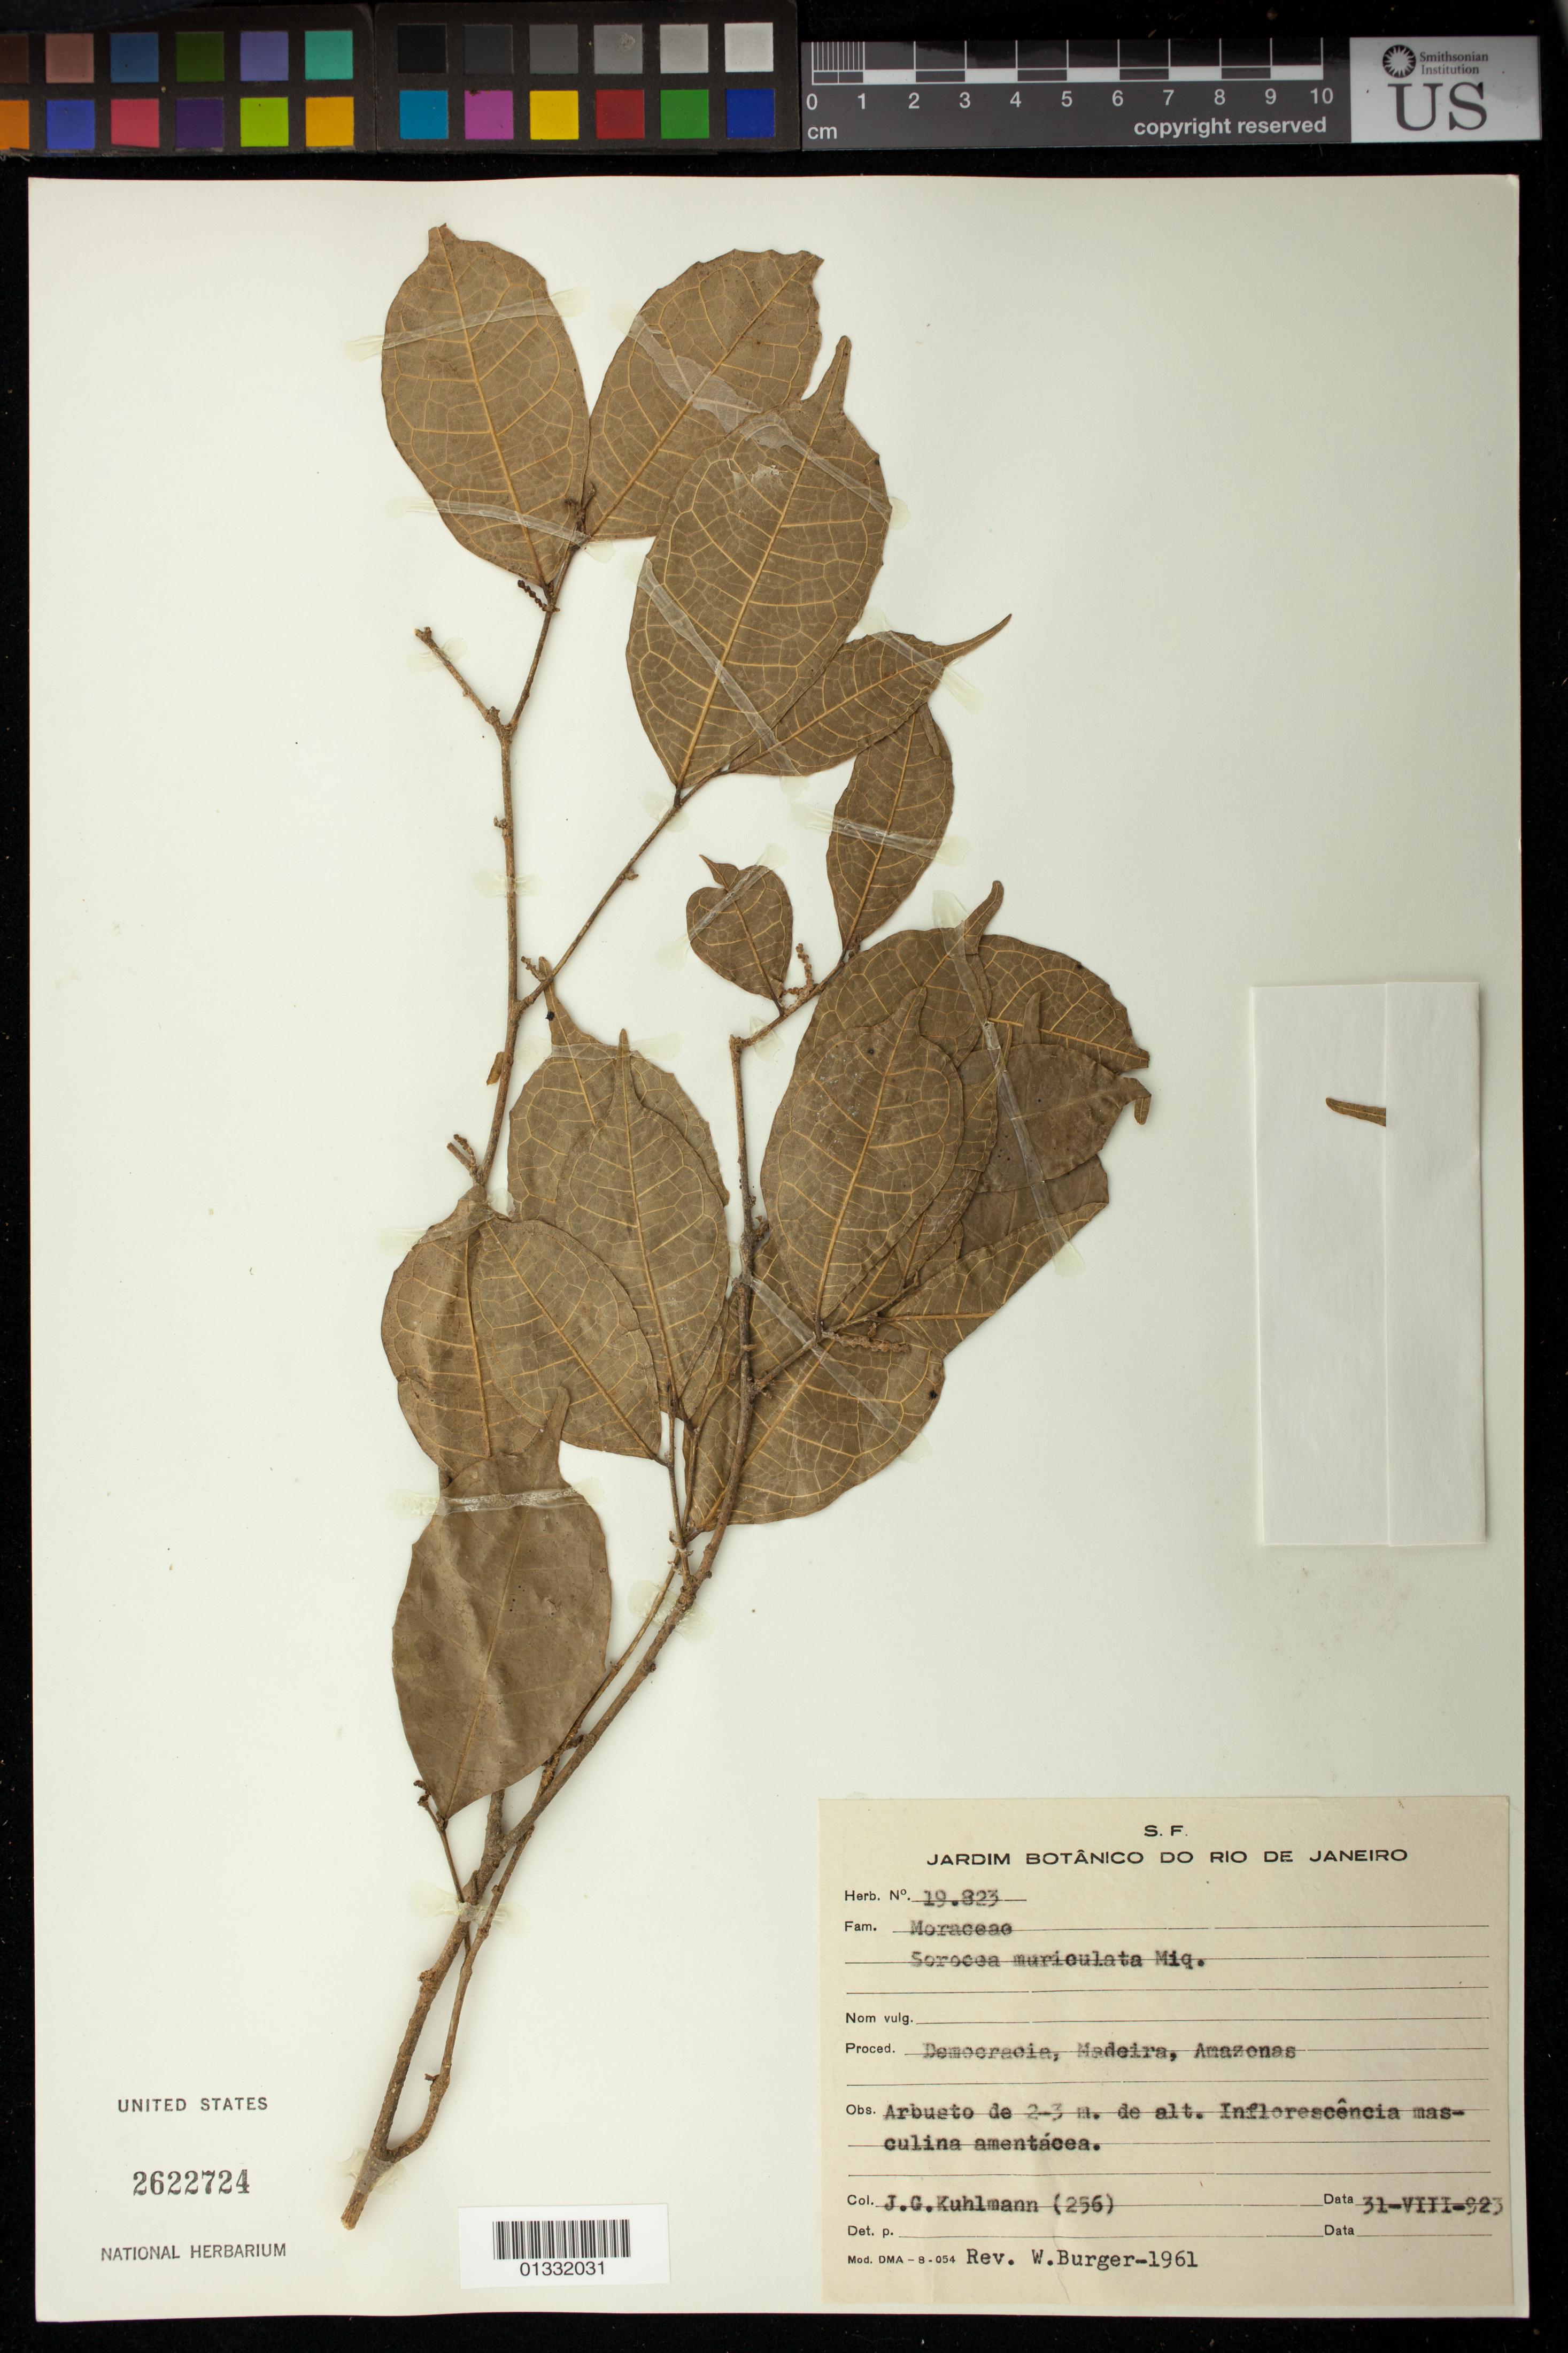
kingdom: Plantae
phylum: Tracheophyta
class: Magnoliopsida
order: Rosales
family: Moraceae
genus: Sorocea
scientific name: Sorocea muriculata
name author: Miq.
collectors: J. G. Kuhlmann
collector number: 256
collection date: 1923-08-31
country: Brazil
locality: Democracia, Madeira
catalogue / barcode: US 2622724